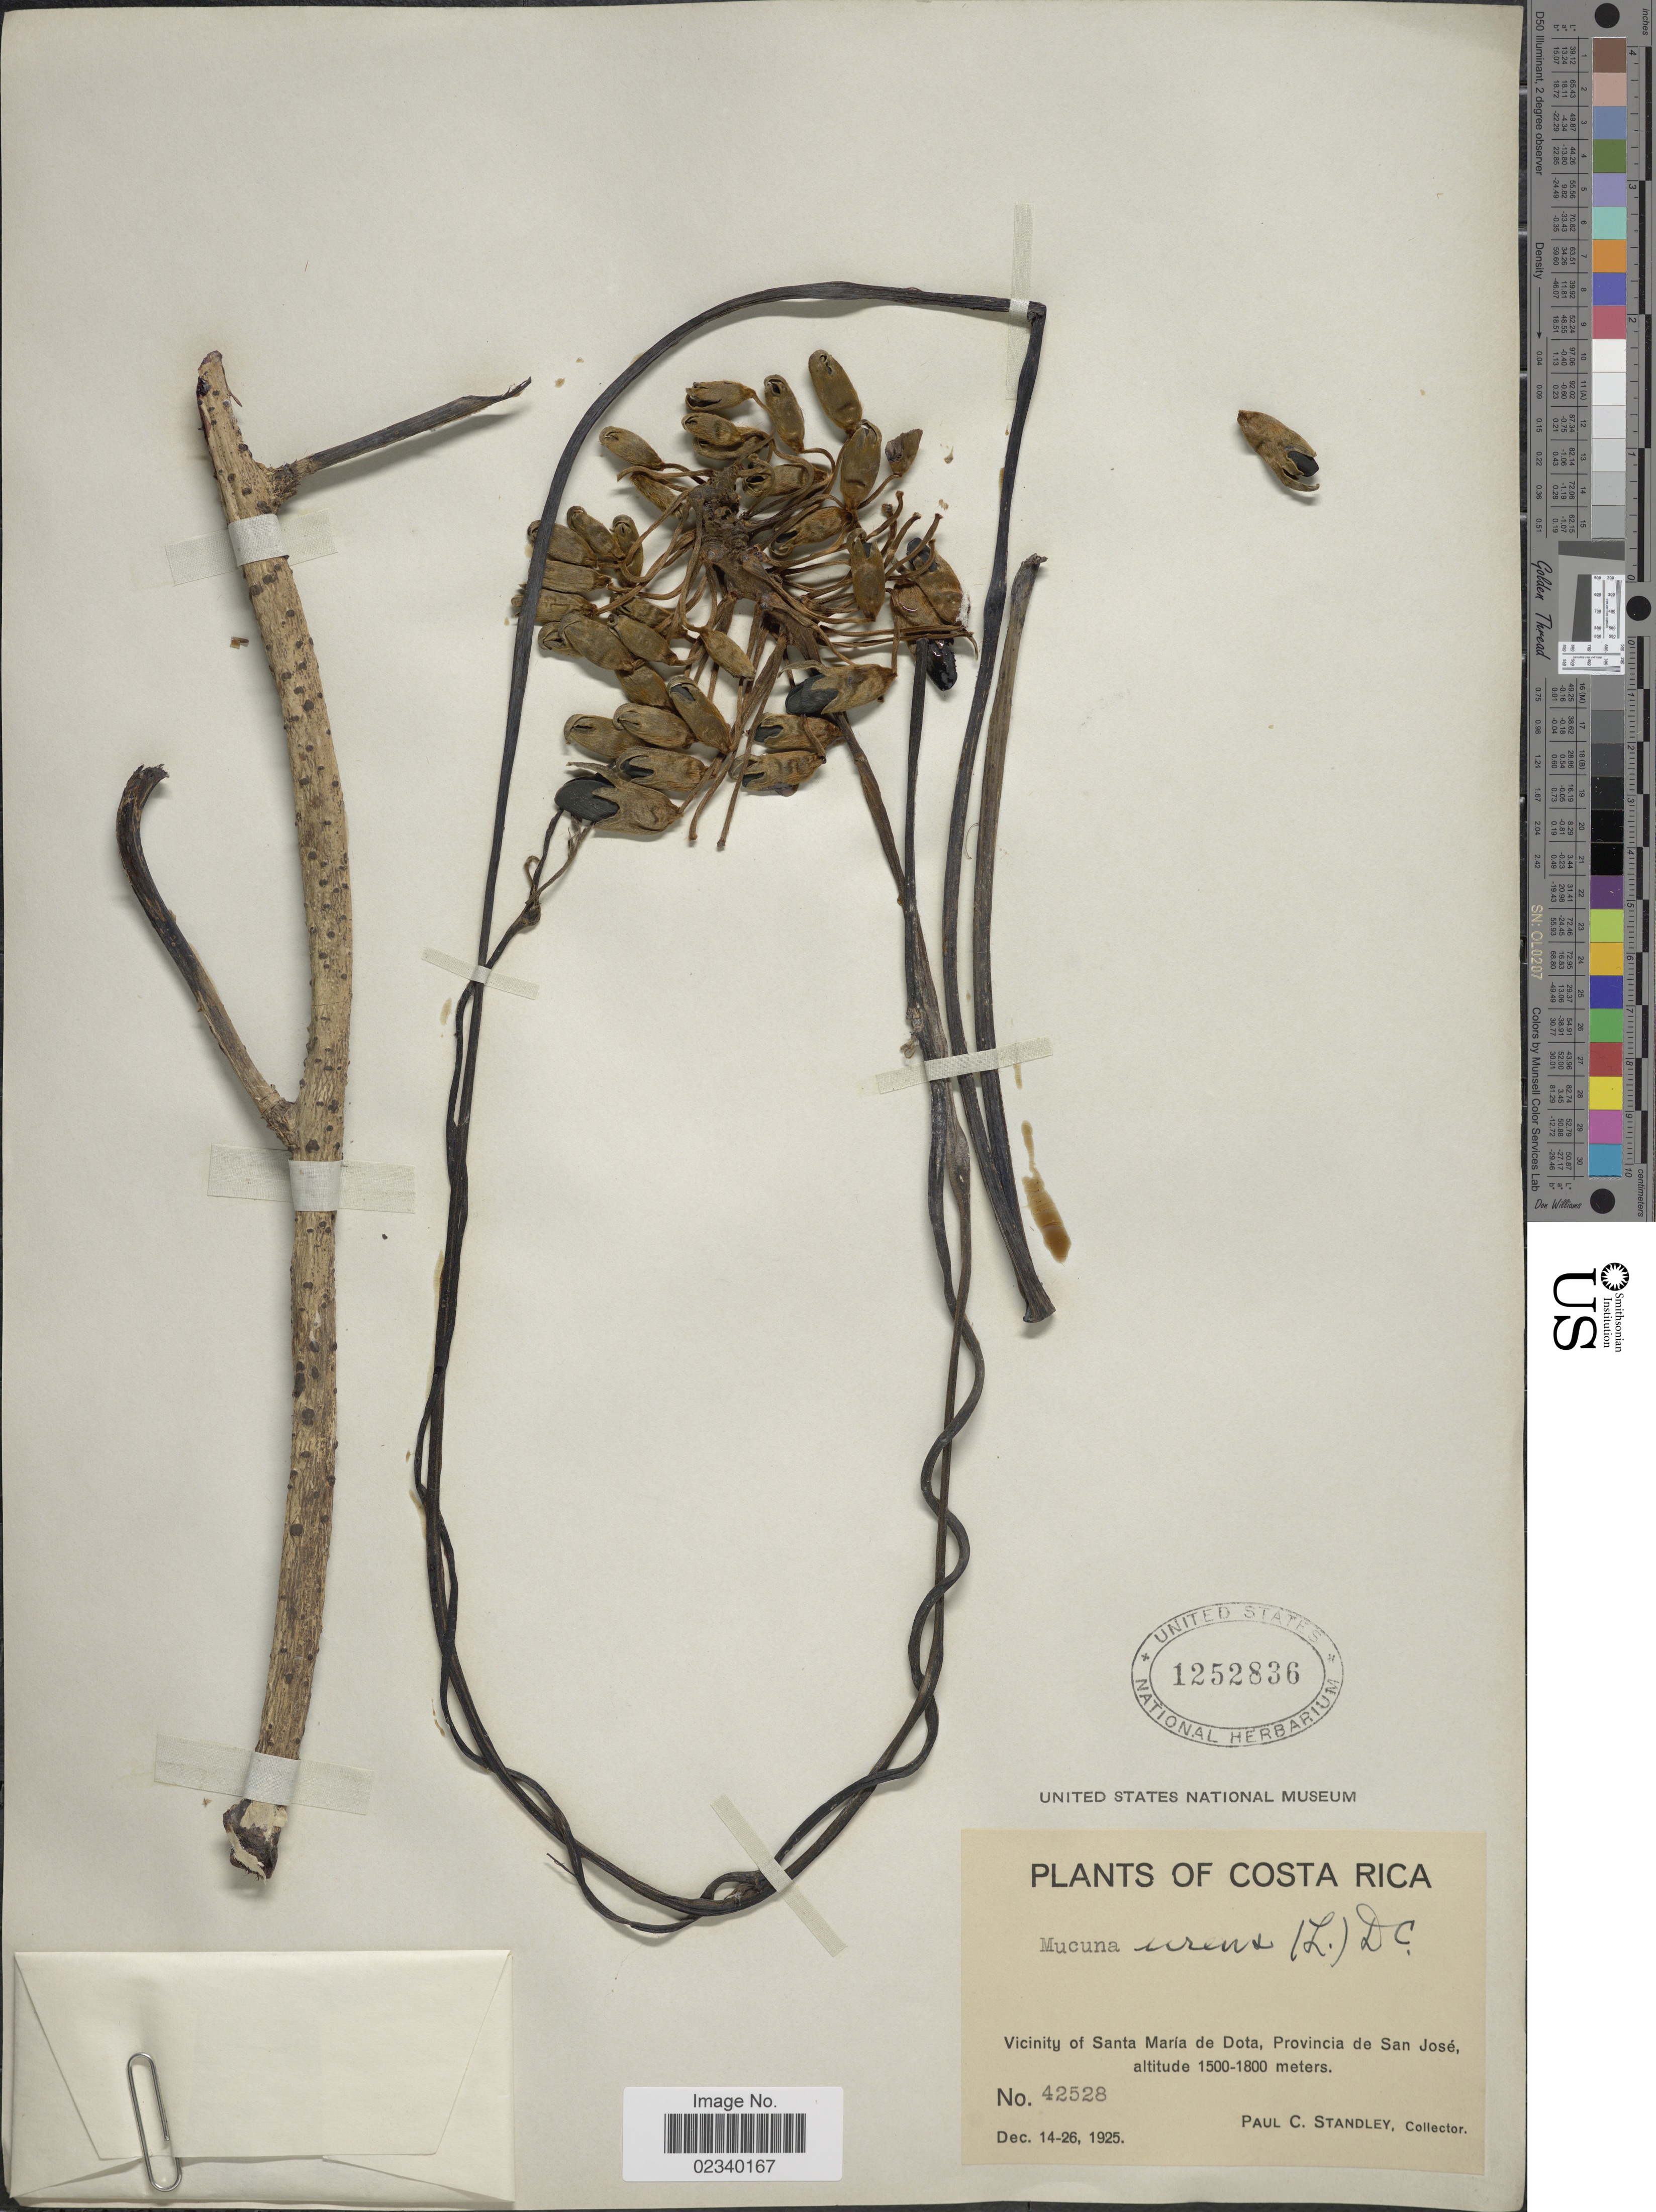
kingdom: Plantae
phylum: Tracheophyta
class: Magnoliopsida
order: Fabales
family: Fabaceae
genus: Mucuna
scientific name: Mucuna urens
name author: (L.) Medik.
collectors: P. C. Standley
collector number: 42528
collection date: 1925-12-14/1925-12-26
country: Costa Rica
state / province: San José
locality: Vicinity of Santa Maria de Dota, Provincia de San Jose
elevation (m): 1500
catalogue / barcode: US 1252836